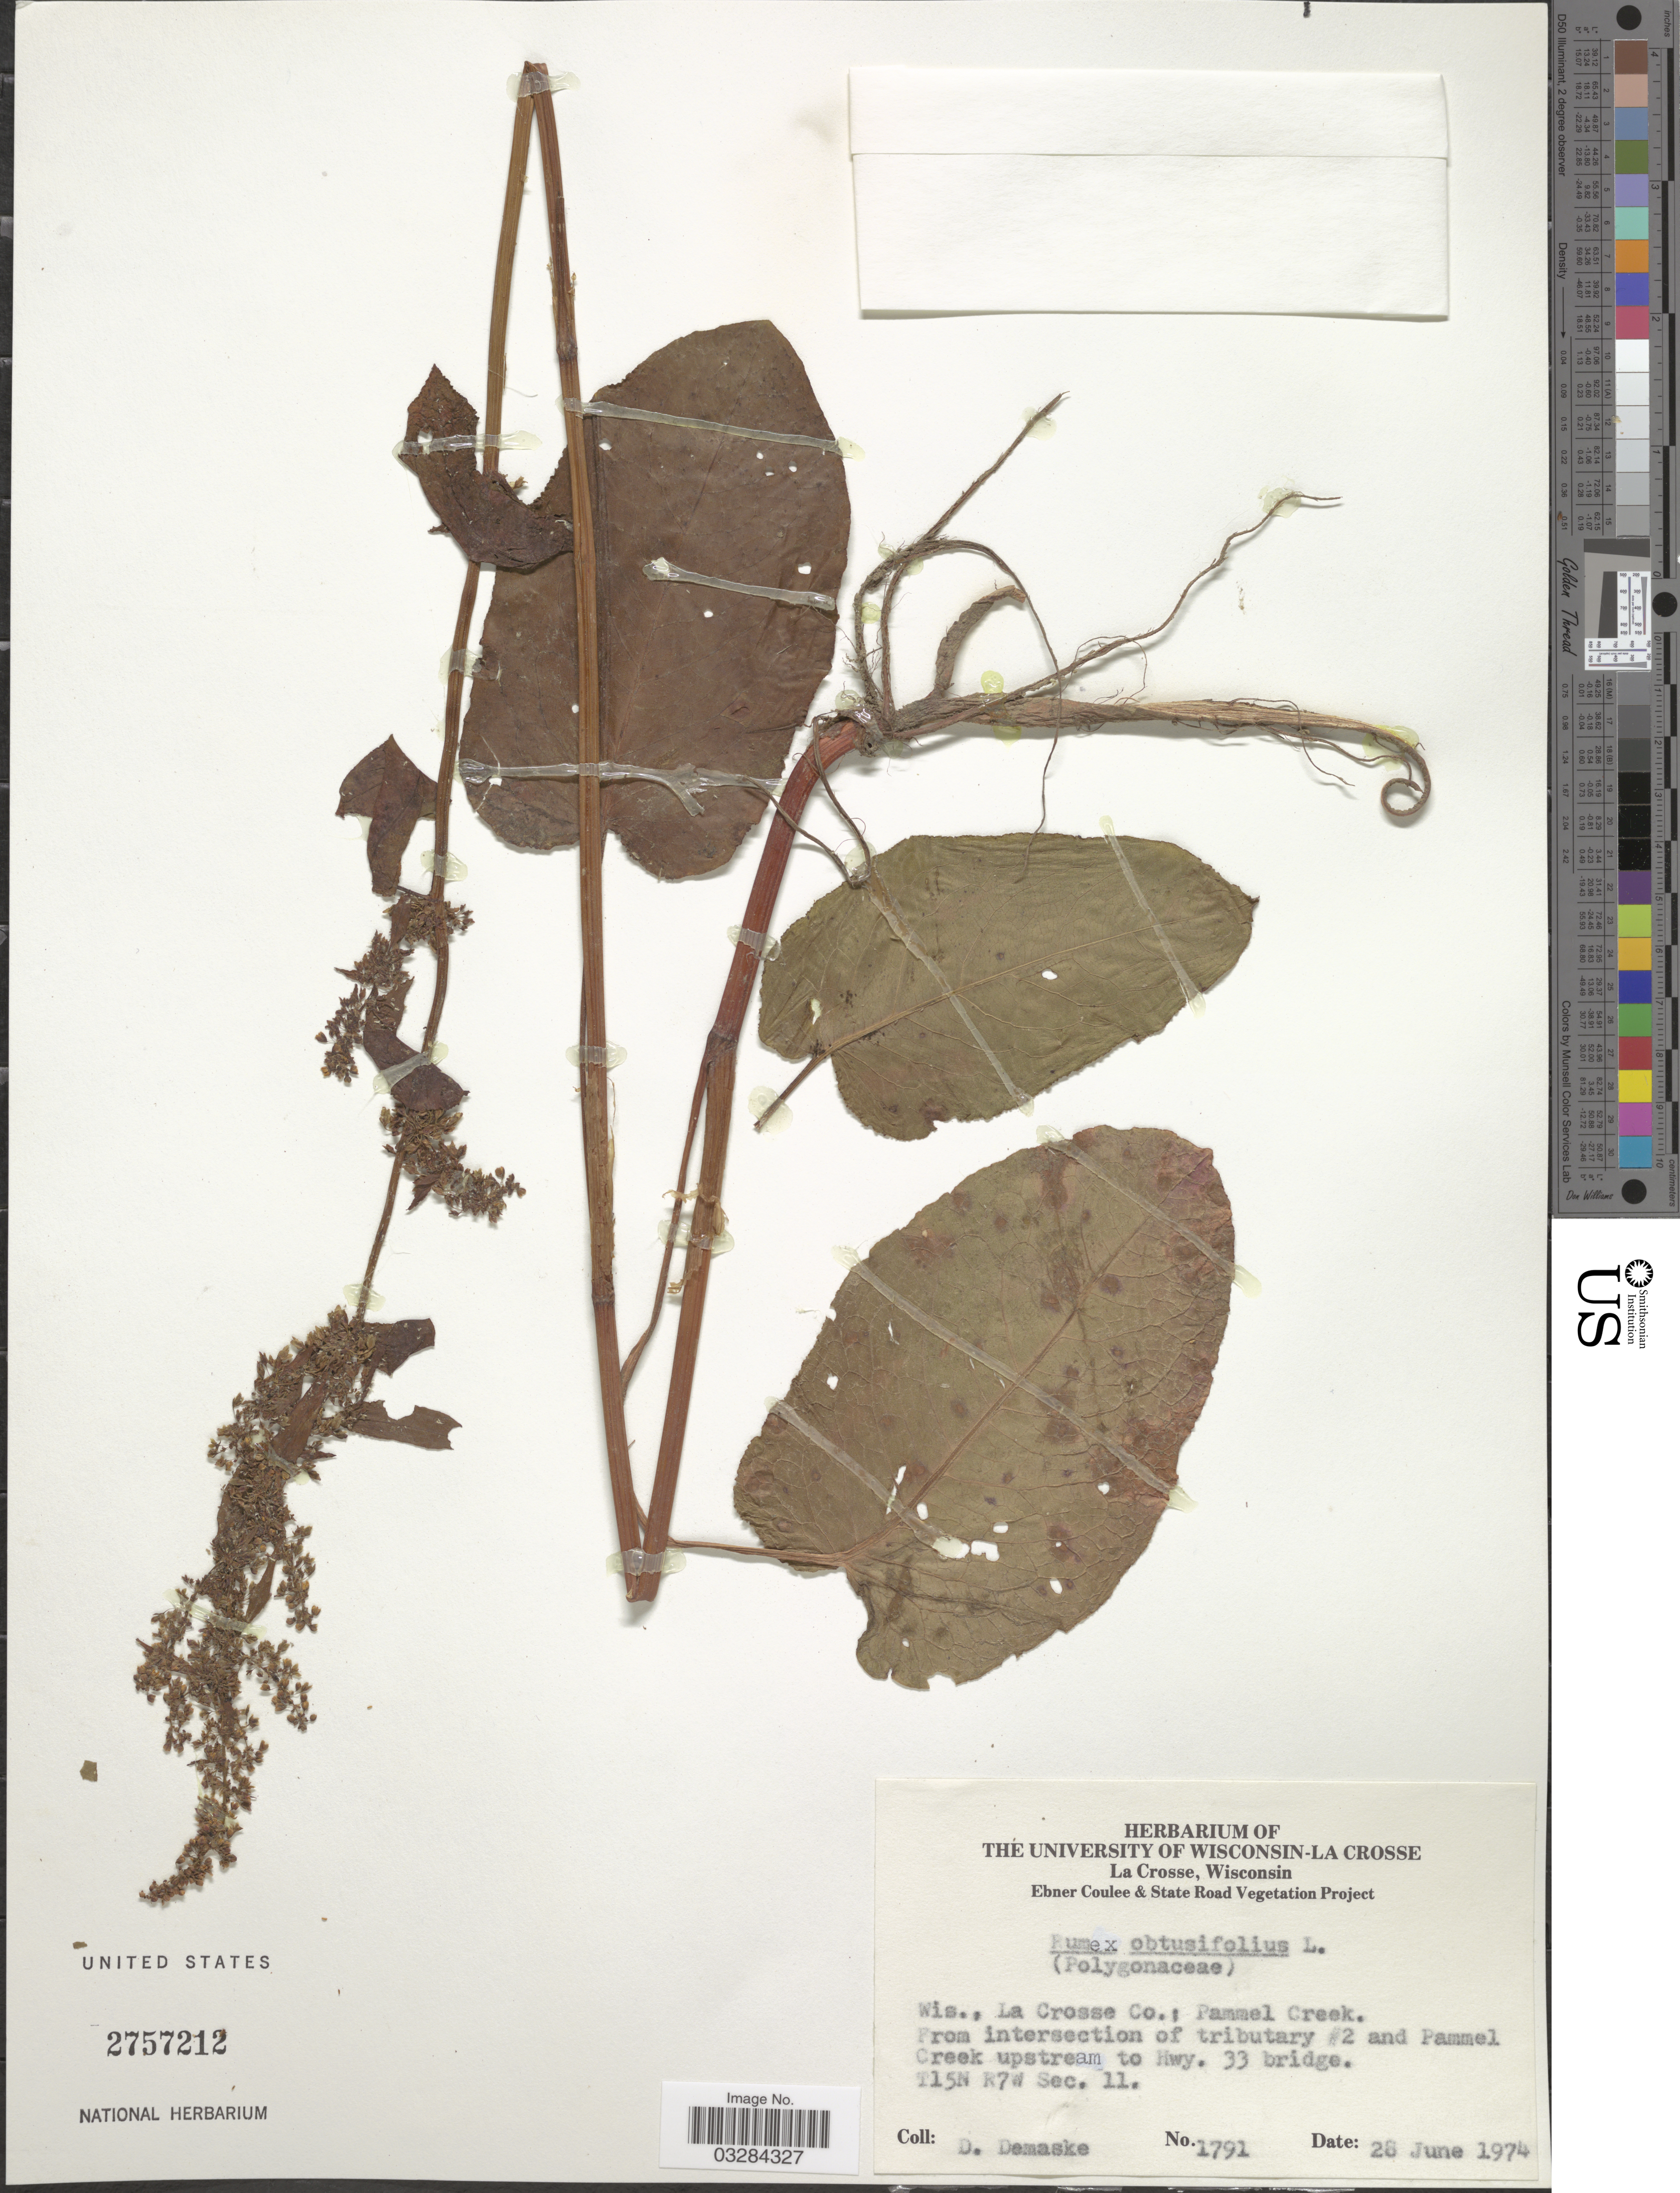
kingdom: Plantae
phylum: Tracheophyta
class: Magnoliopsida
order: Caryophyllales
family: Polygonaceae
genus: Rumex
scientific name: Rumex obtusifolius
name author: L.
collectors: D. Demaske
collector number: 1791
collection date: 1974-06-28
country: United States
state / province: Wisconsin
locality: Wis., La Crosse Co.; Pammel Creek. From intersection of tributary #2 and Pammel Creek upstream to Hwy. 33 bridge. T15N R7W Sec. 11.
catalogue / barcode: US 2757212